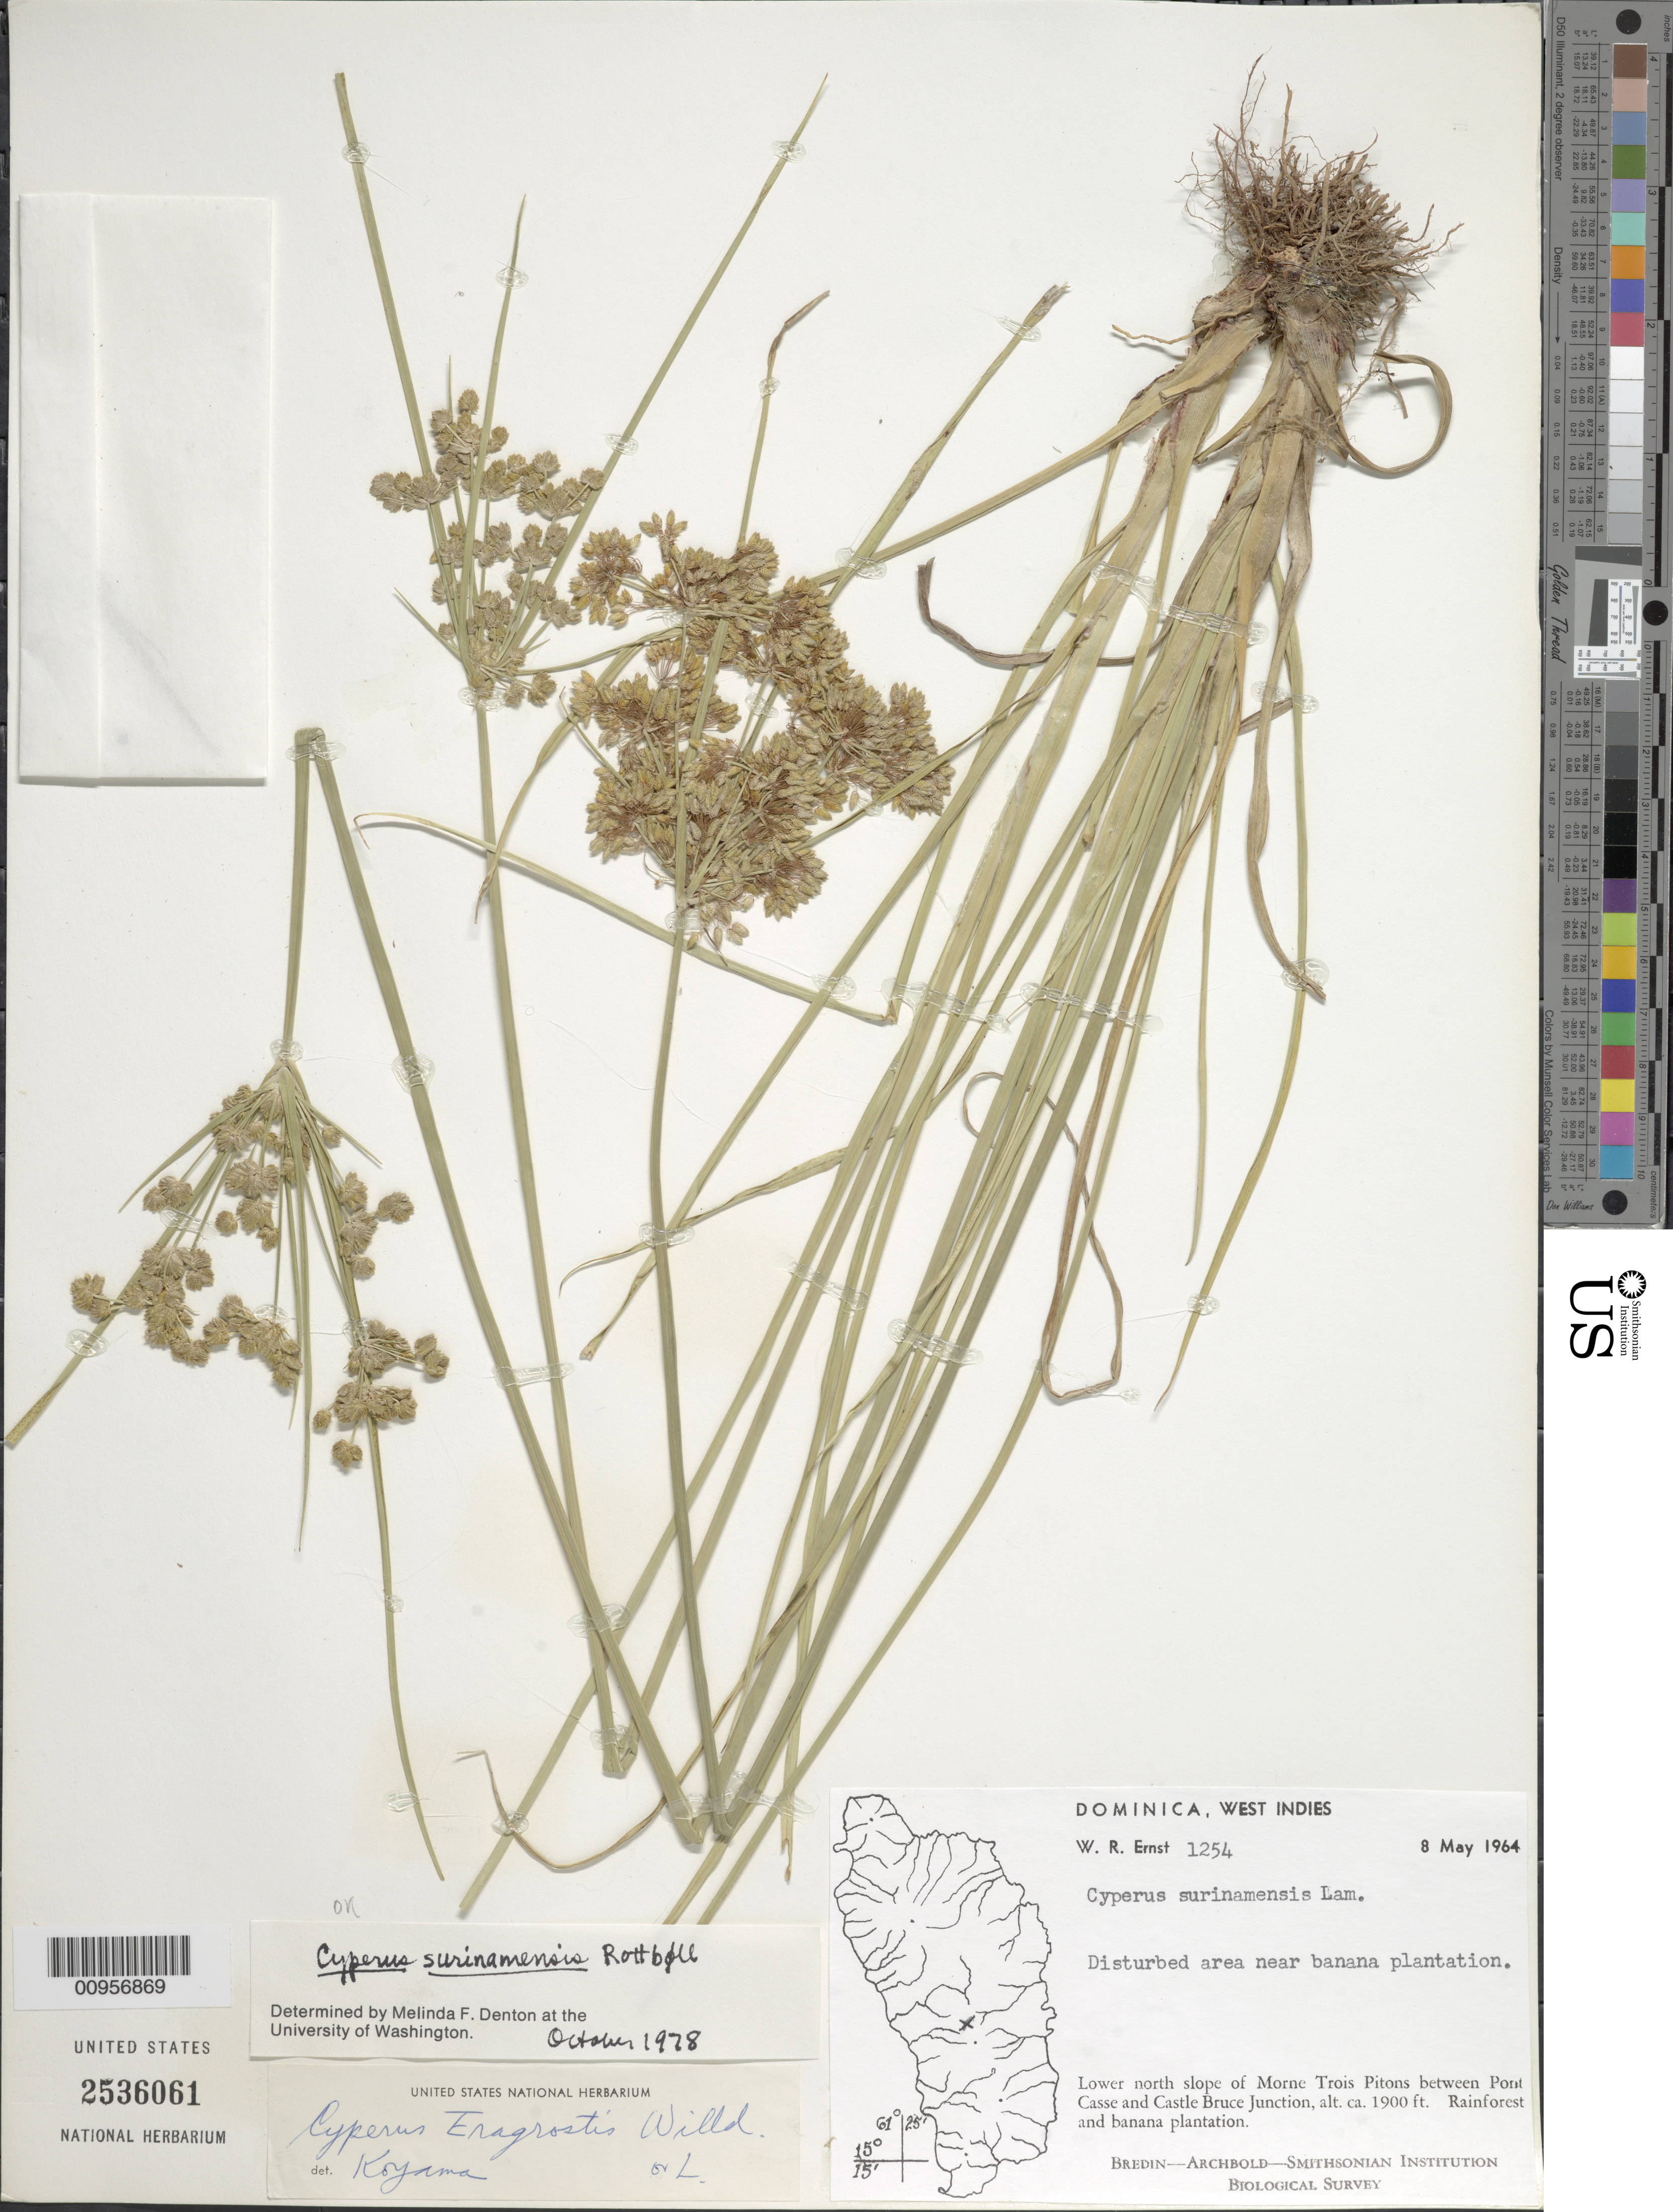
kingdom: Plantae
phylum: Tracheophyta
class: Liliopsida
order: Poales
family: Cyperaceae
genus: Cyperus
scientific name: Cyperus surinamensis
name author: Rottb.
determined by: Denton, M. F.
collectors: W. R. Ernst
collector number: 1254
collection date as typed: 08 May 1964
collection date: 1964-05-08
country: Dominica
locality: Roadside area in banana plantation, lower north slope of Morne Trois Pitons between Pont Casse and Castle Bruce Junction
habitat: Disturbed roadside area in banana plantation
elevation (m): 579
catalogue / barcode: US 2536061